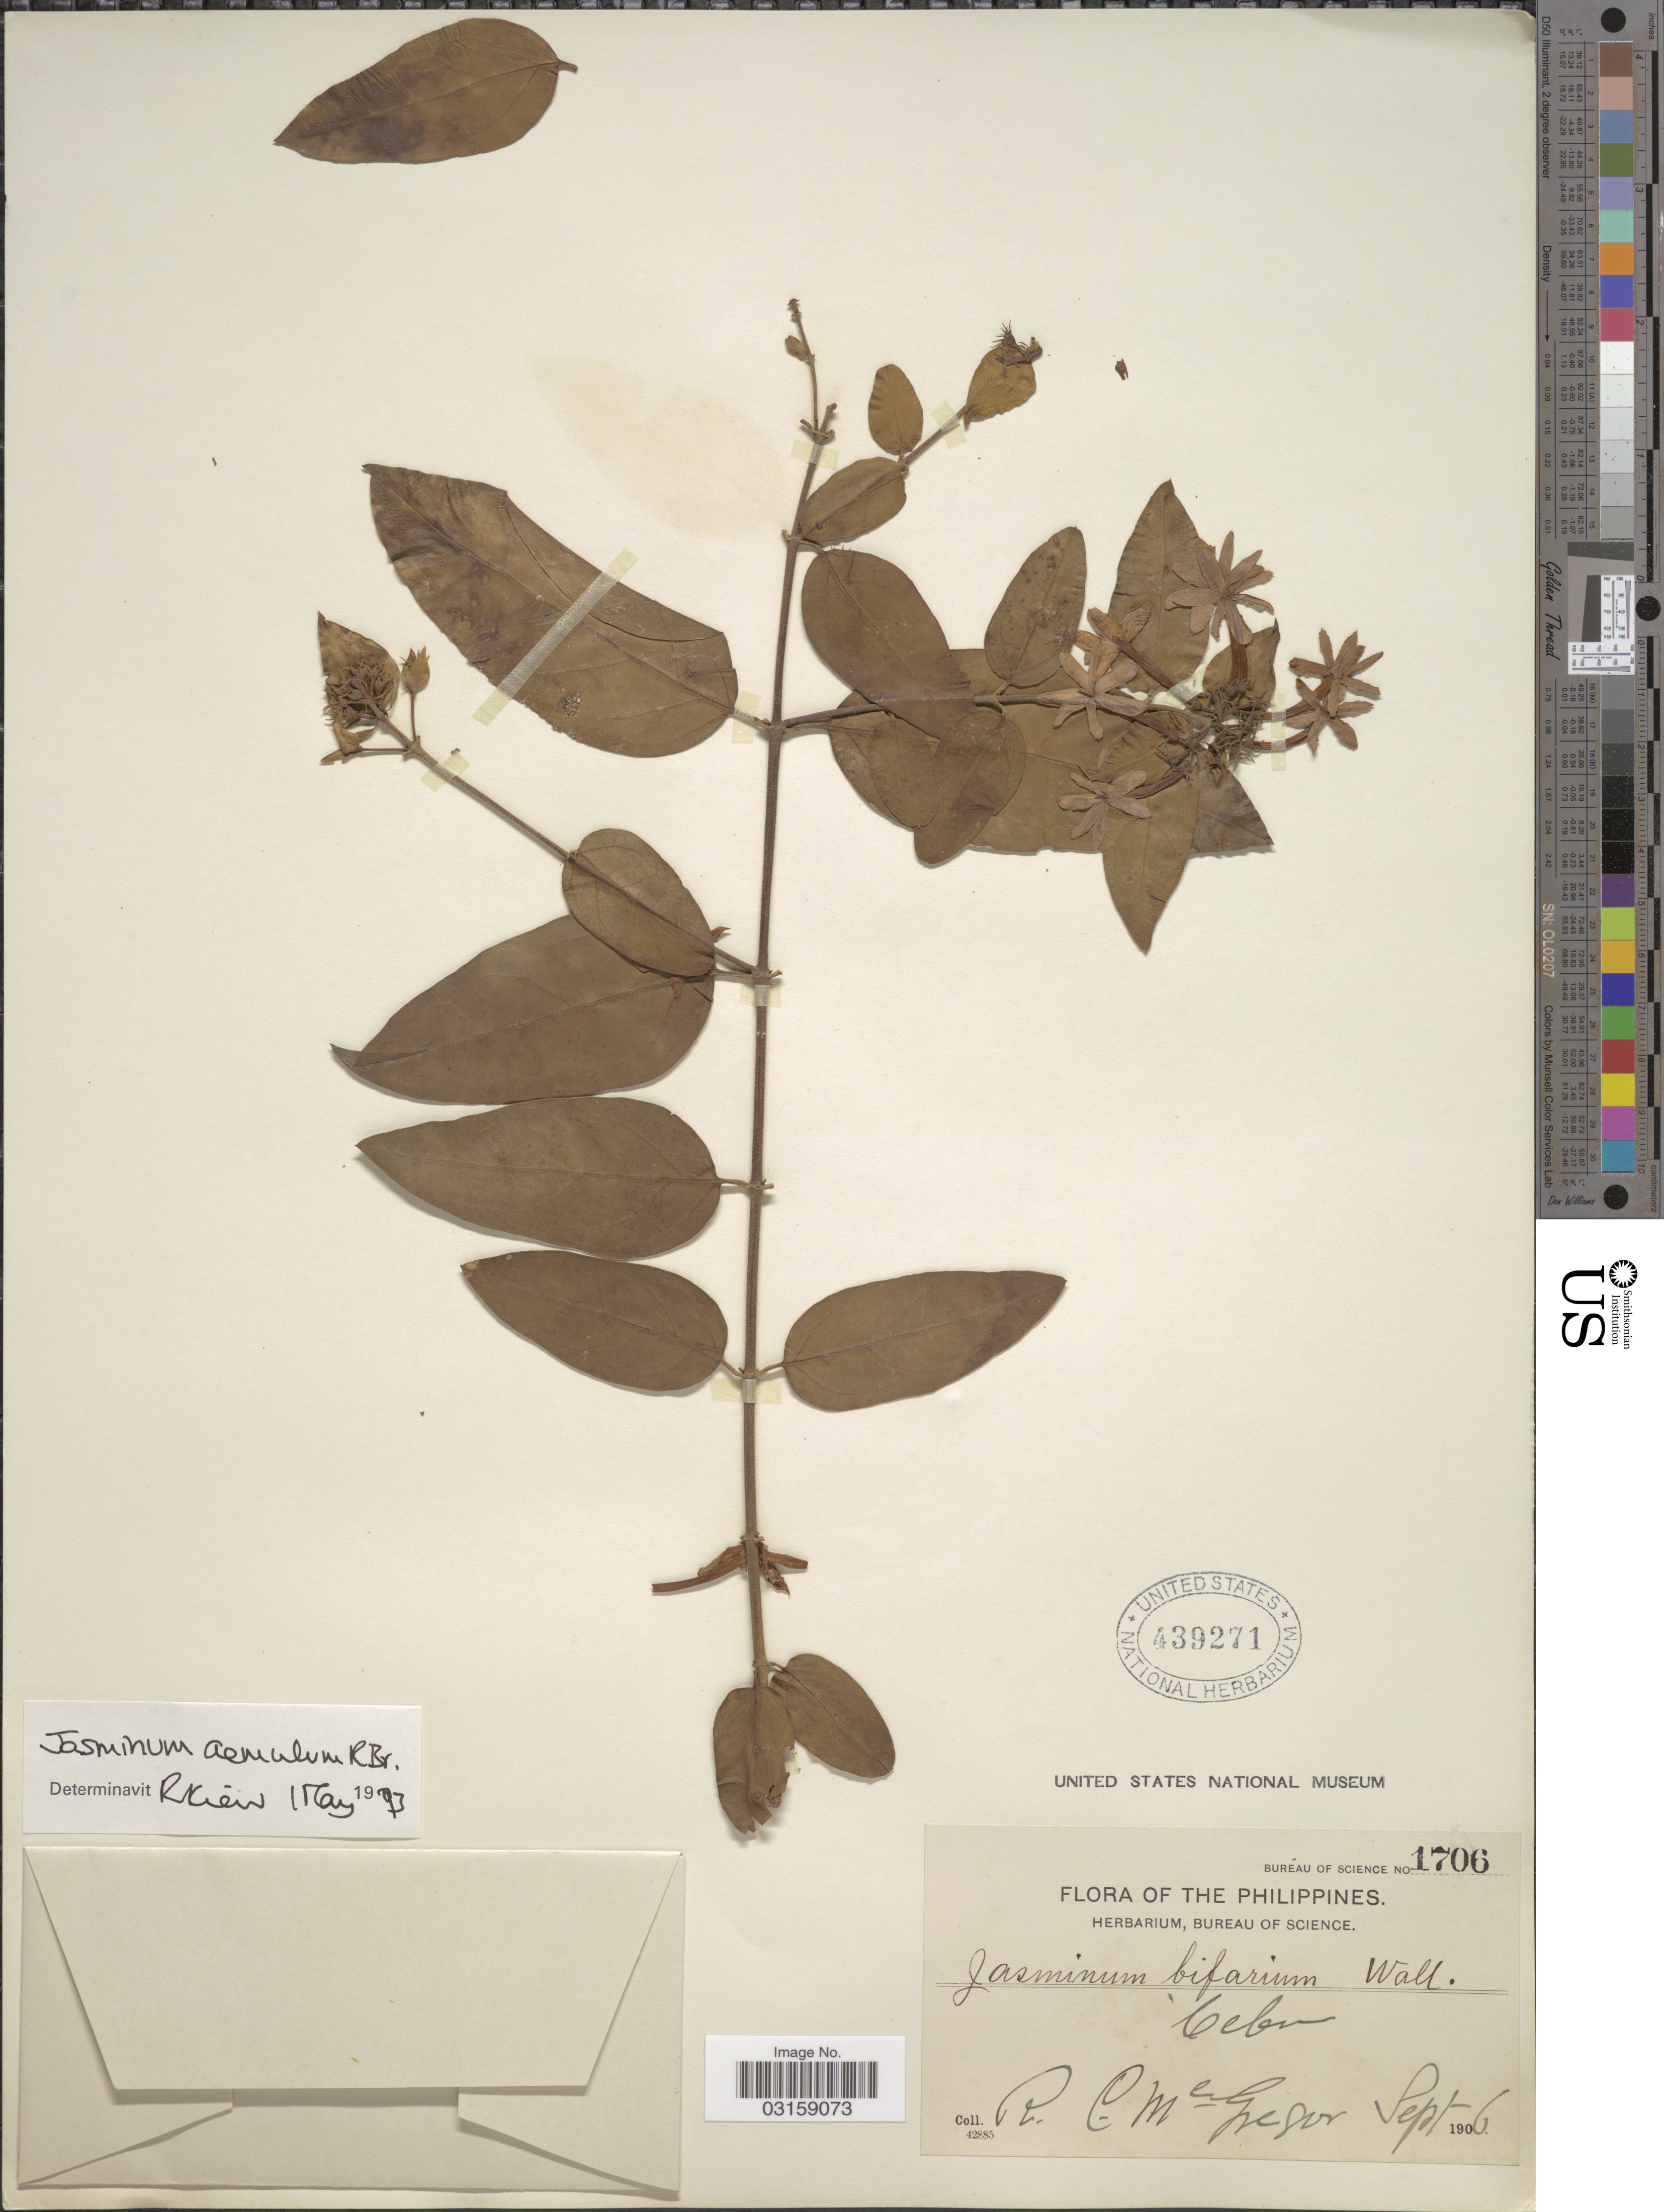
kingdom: Plantae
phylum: Tracheophyta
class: Magnoliopsida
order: Lamiales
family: Oleaceae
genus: Jasminum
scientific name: Jasminum elongatum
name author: (P.J. Bergius) Willd.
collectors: R. C. McGregor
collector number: Bureau of Science 1706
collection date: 1906-09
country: Philippines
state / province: Central Visayas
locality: Cebu.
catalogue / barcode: US 439271